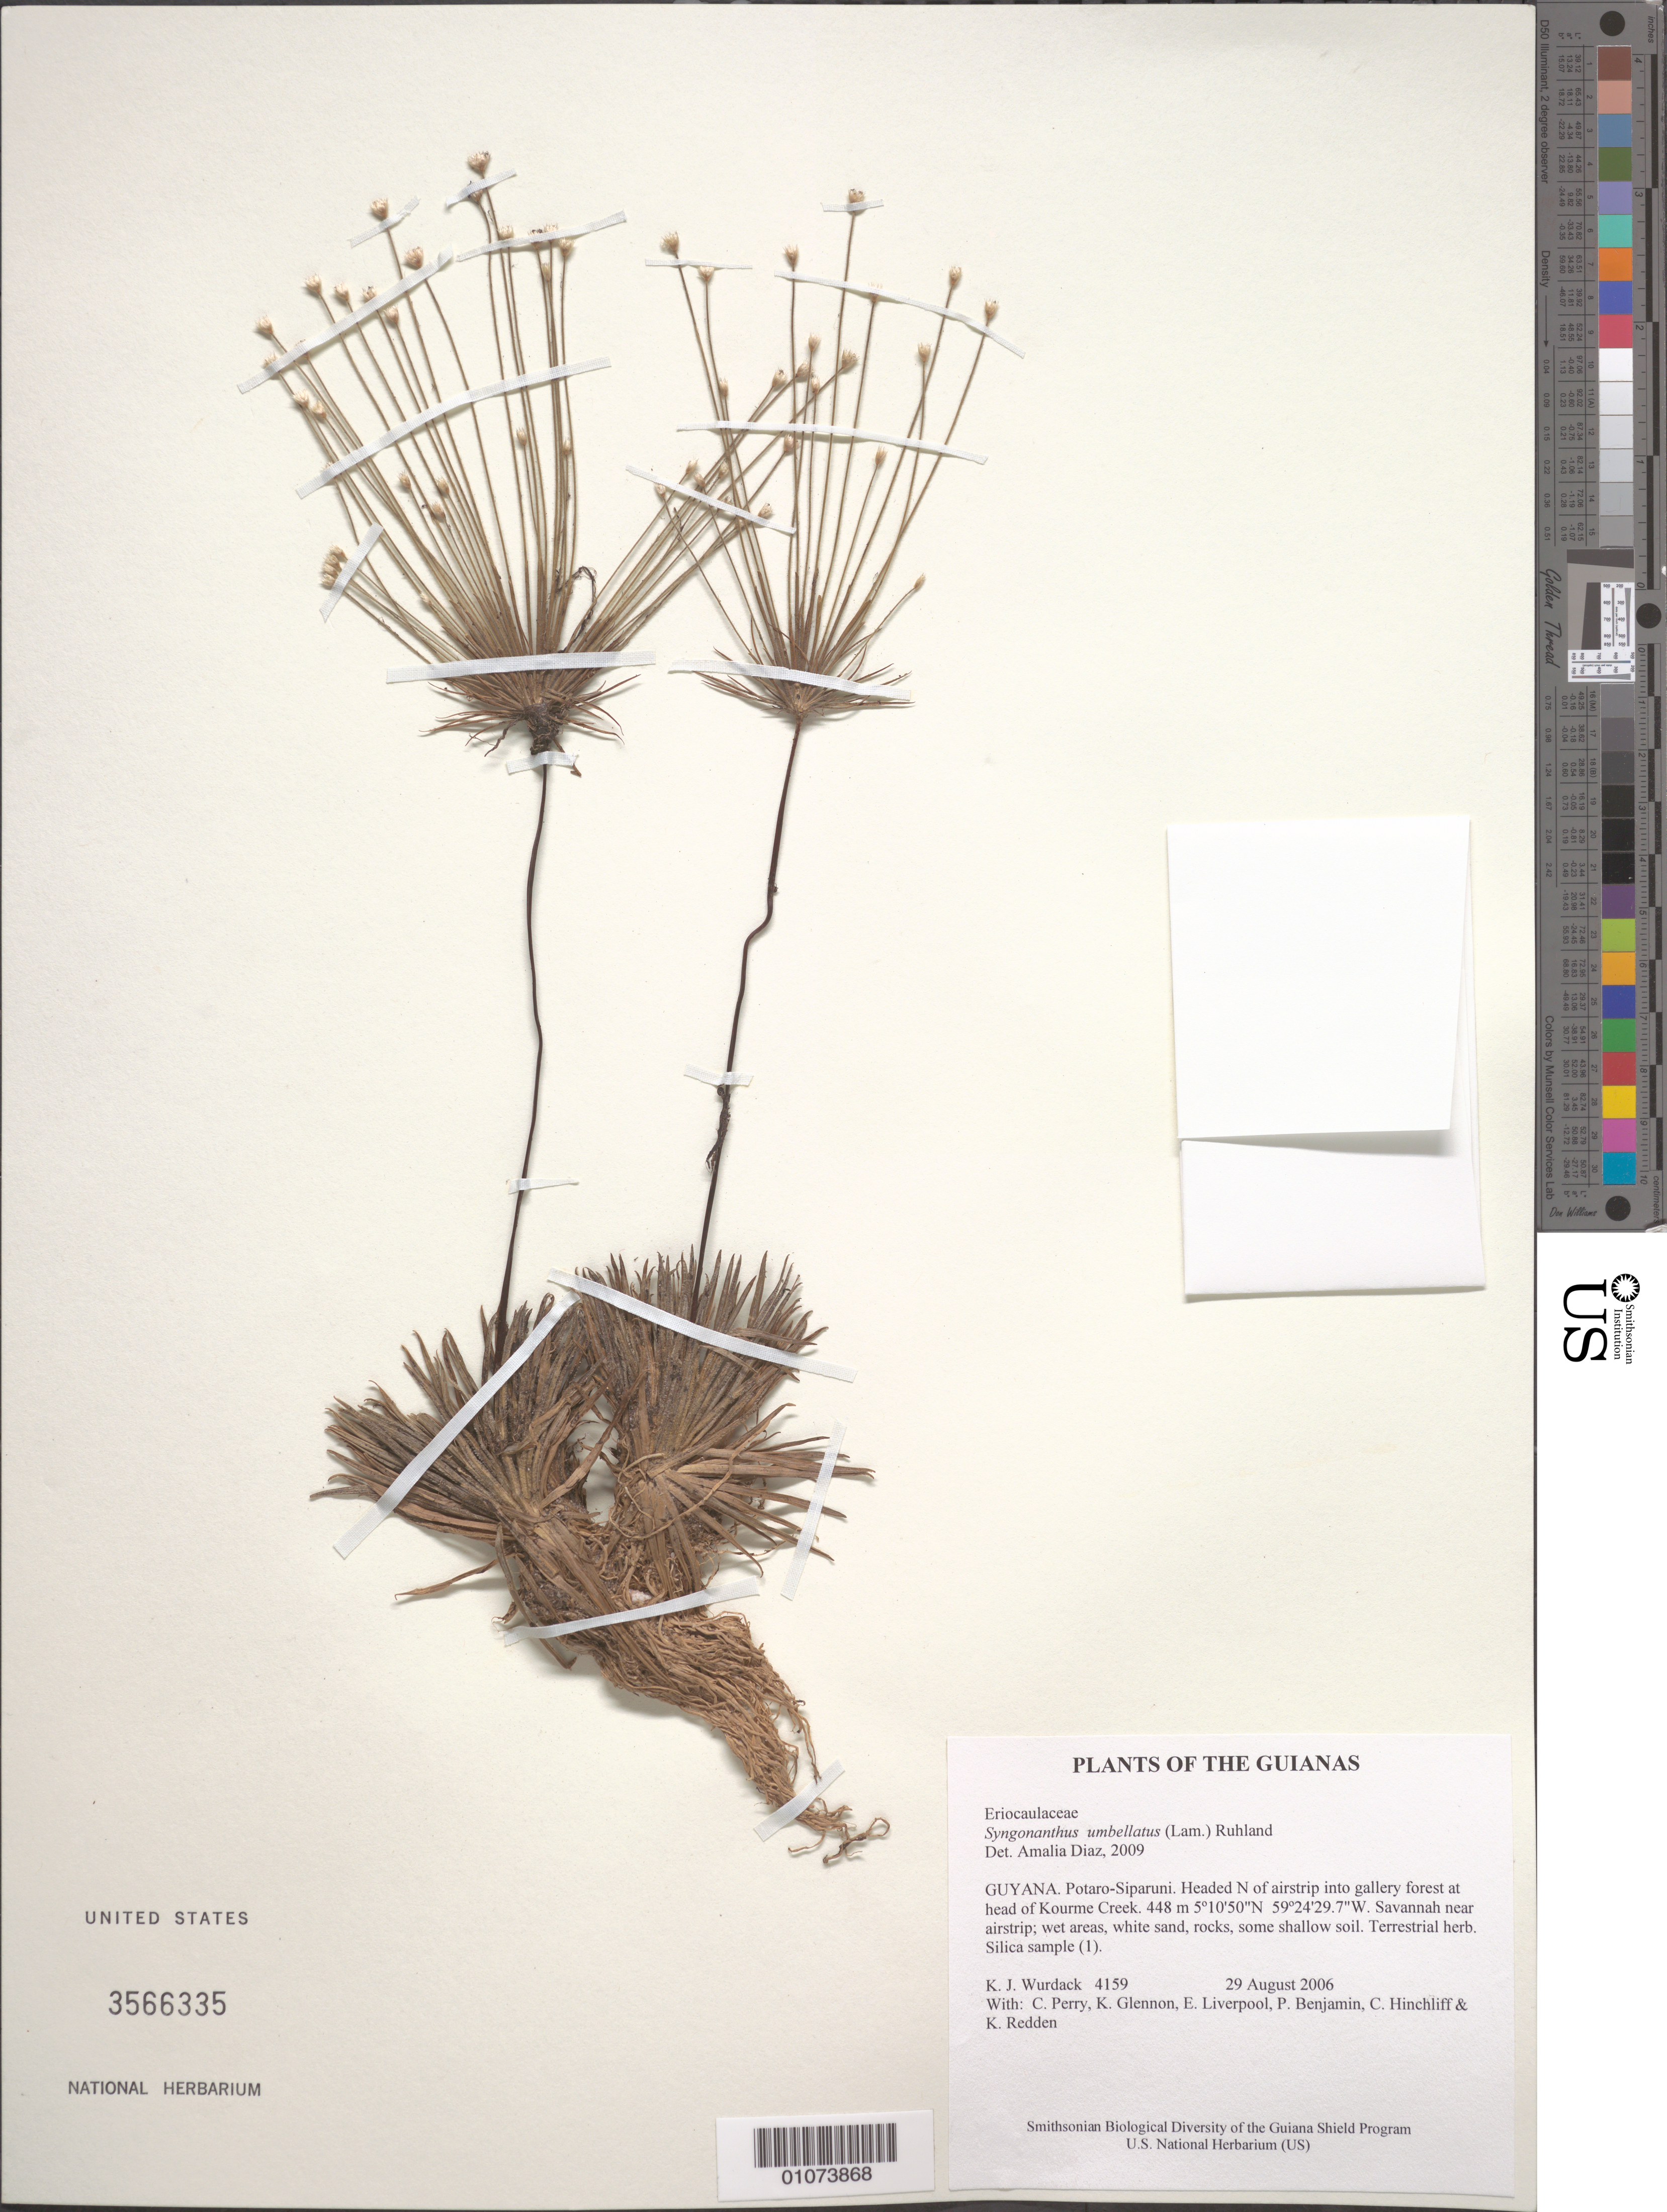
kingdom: Plantae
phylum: Tracheophyta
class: Liliopsida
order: Poales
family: Eriocaulaceae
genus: Syngonanthus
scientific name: Syngonanthus umbellatus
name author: (Lam.) Ruhland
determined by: Hensold, N.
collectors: K. Wurdack, C. Perry, K. Glennon, E. Liverpool, P. Benjamin, C. E. Hinchliff & K. M. Redden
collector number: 4159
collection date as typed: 29 August 2006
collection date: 2006-08-29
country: Guyana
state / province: Potaro-Siparuni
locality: Headed N of airstrip into gallery forest at head of Kourme Creek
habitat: Savanna near airstrip; wet areas, white sand, rocks, some shallow soil.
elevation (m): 448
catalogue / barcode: US 3566335